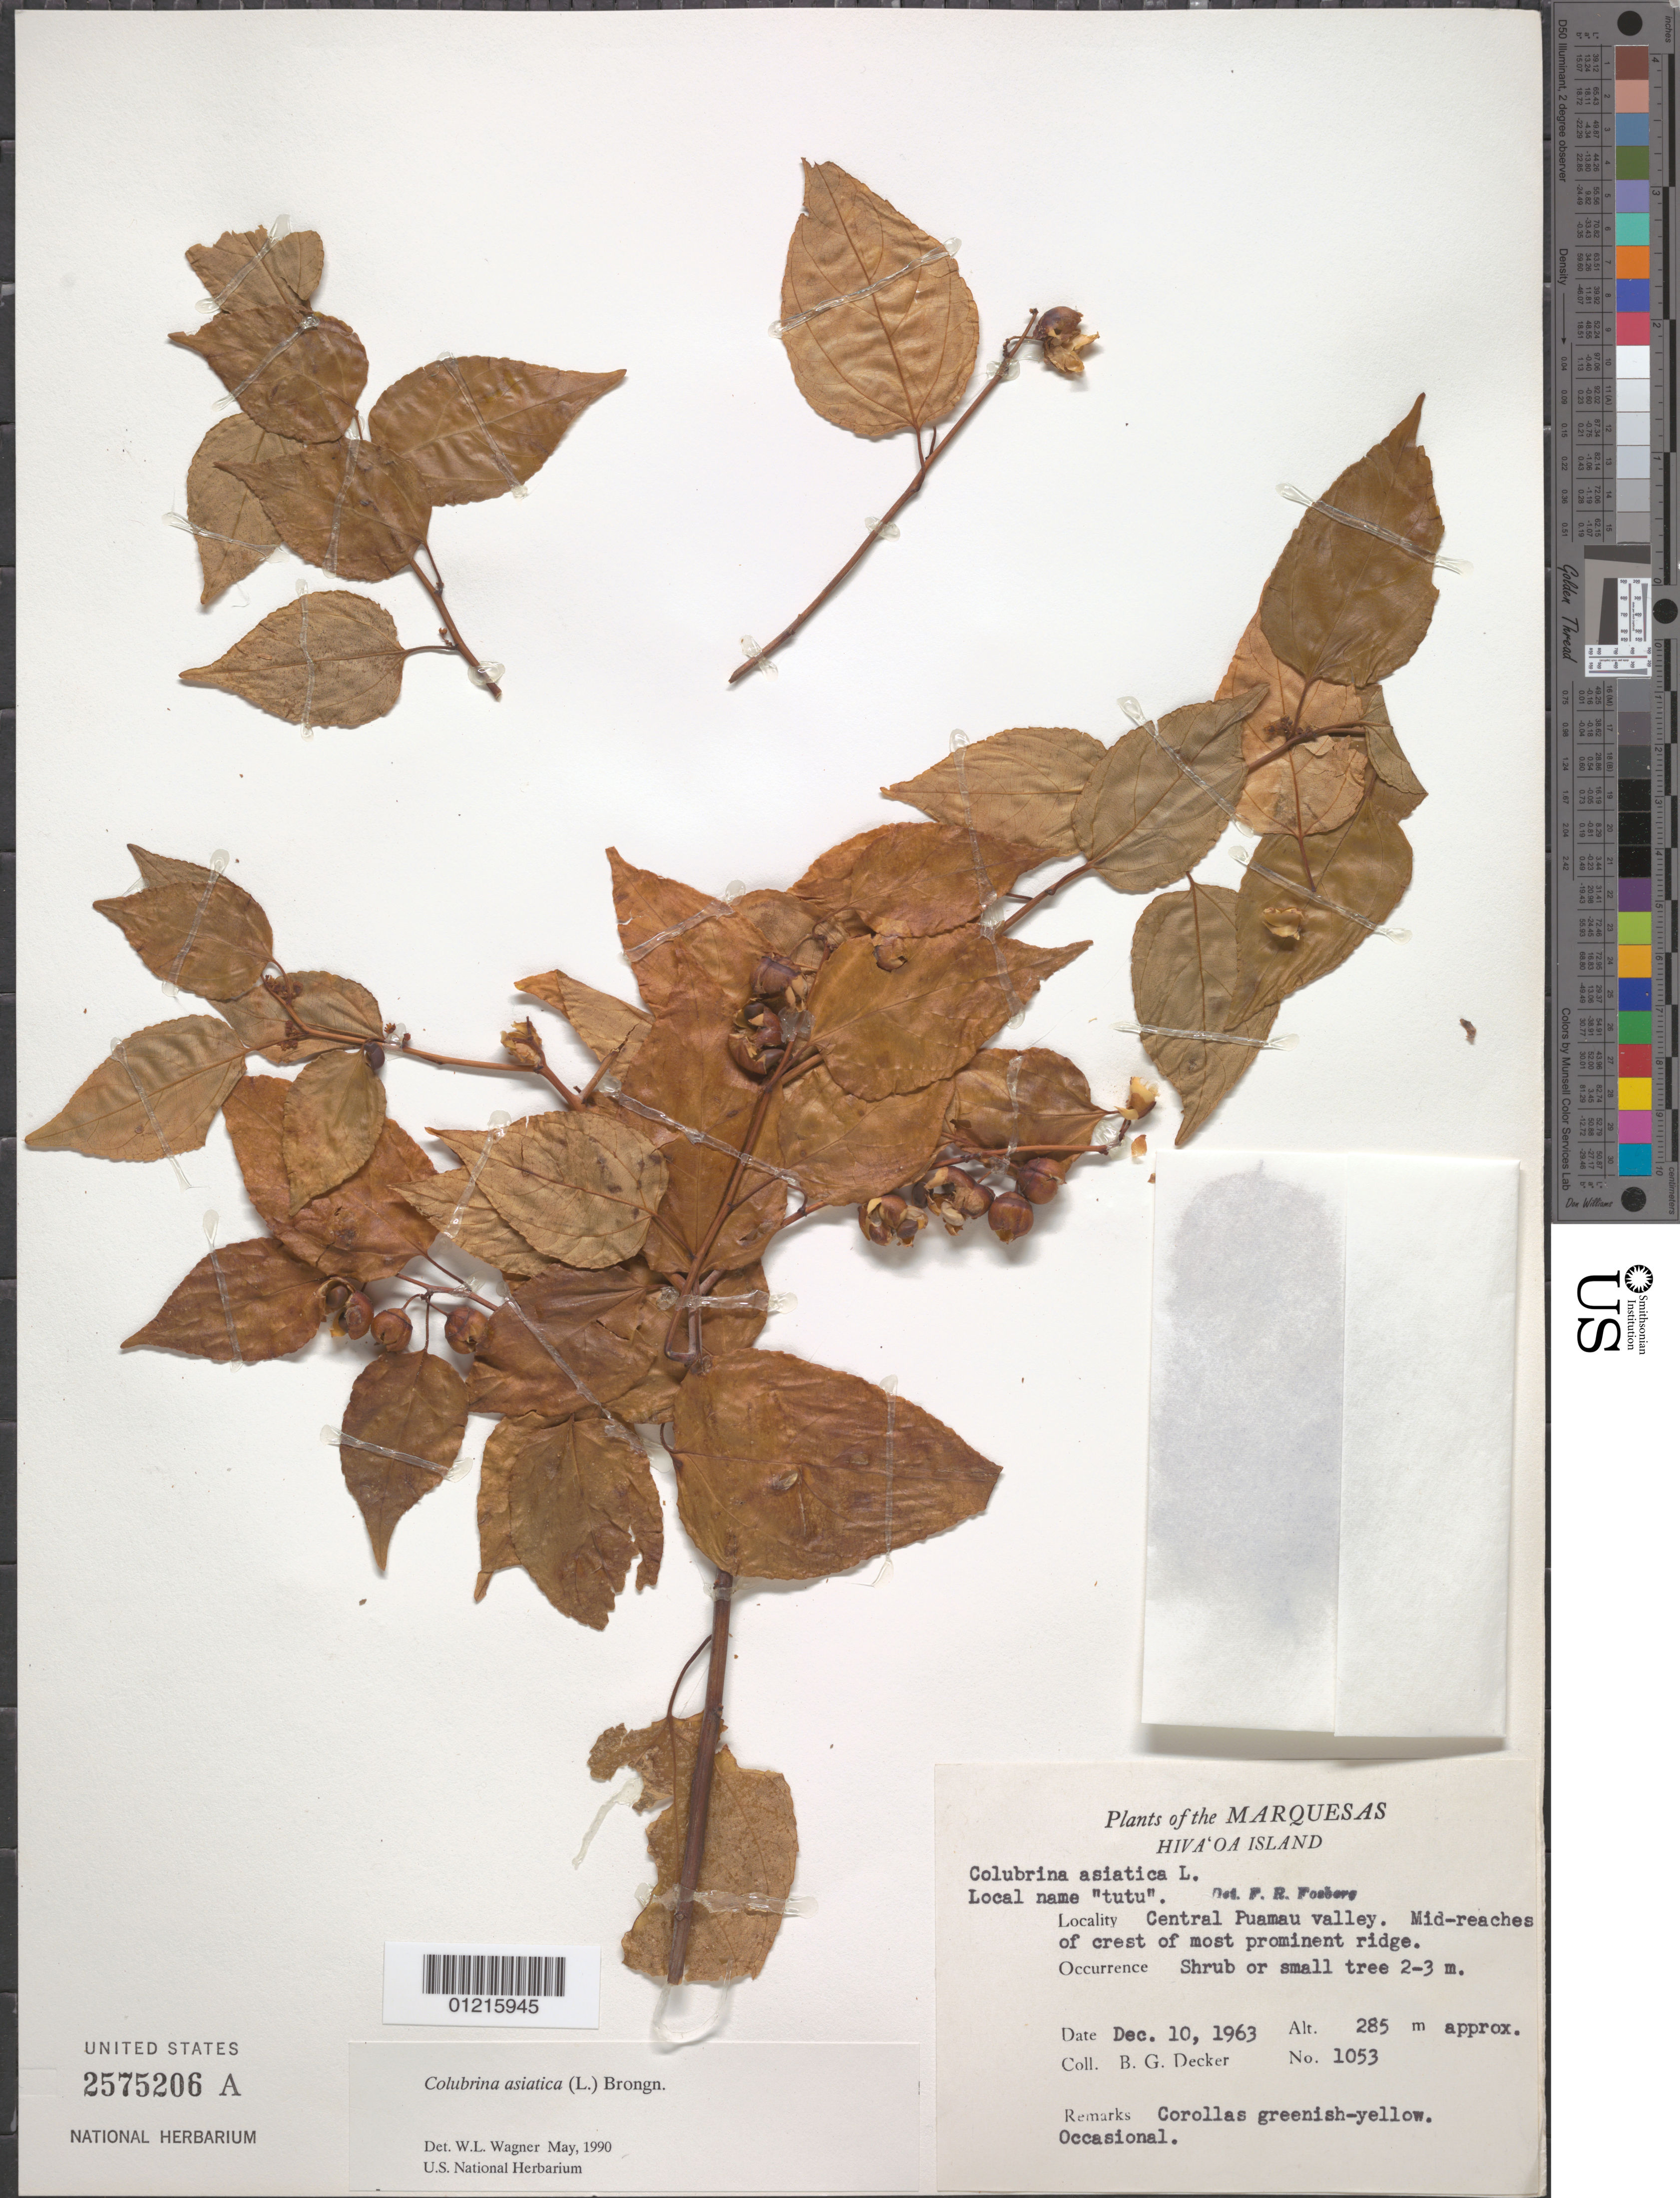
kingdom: Plantae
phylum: Tracheophyta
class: Magnoliopsida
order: Rosales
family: Rhamnaceae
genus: Colubrina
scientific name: Colubrina asiatica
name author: (L.) Brongn.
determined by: Wagner, W. L., (BOT), Smithsonian Institution - National Museum of Natural History (UNITED STATES)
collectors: B. G. Decker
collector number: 1053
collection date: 1963-12-10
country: French Polynesia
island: Hiva Oa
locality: central Puamau Valley, mid-reaches of crest of most prominent ridge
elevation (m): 285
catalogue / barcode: US 2575206A